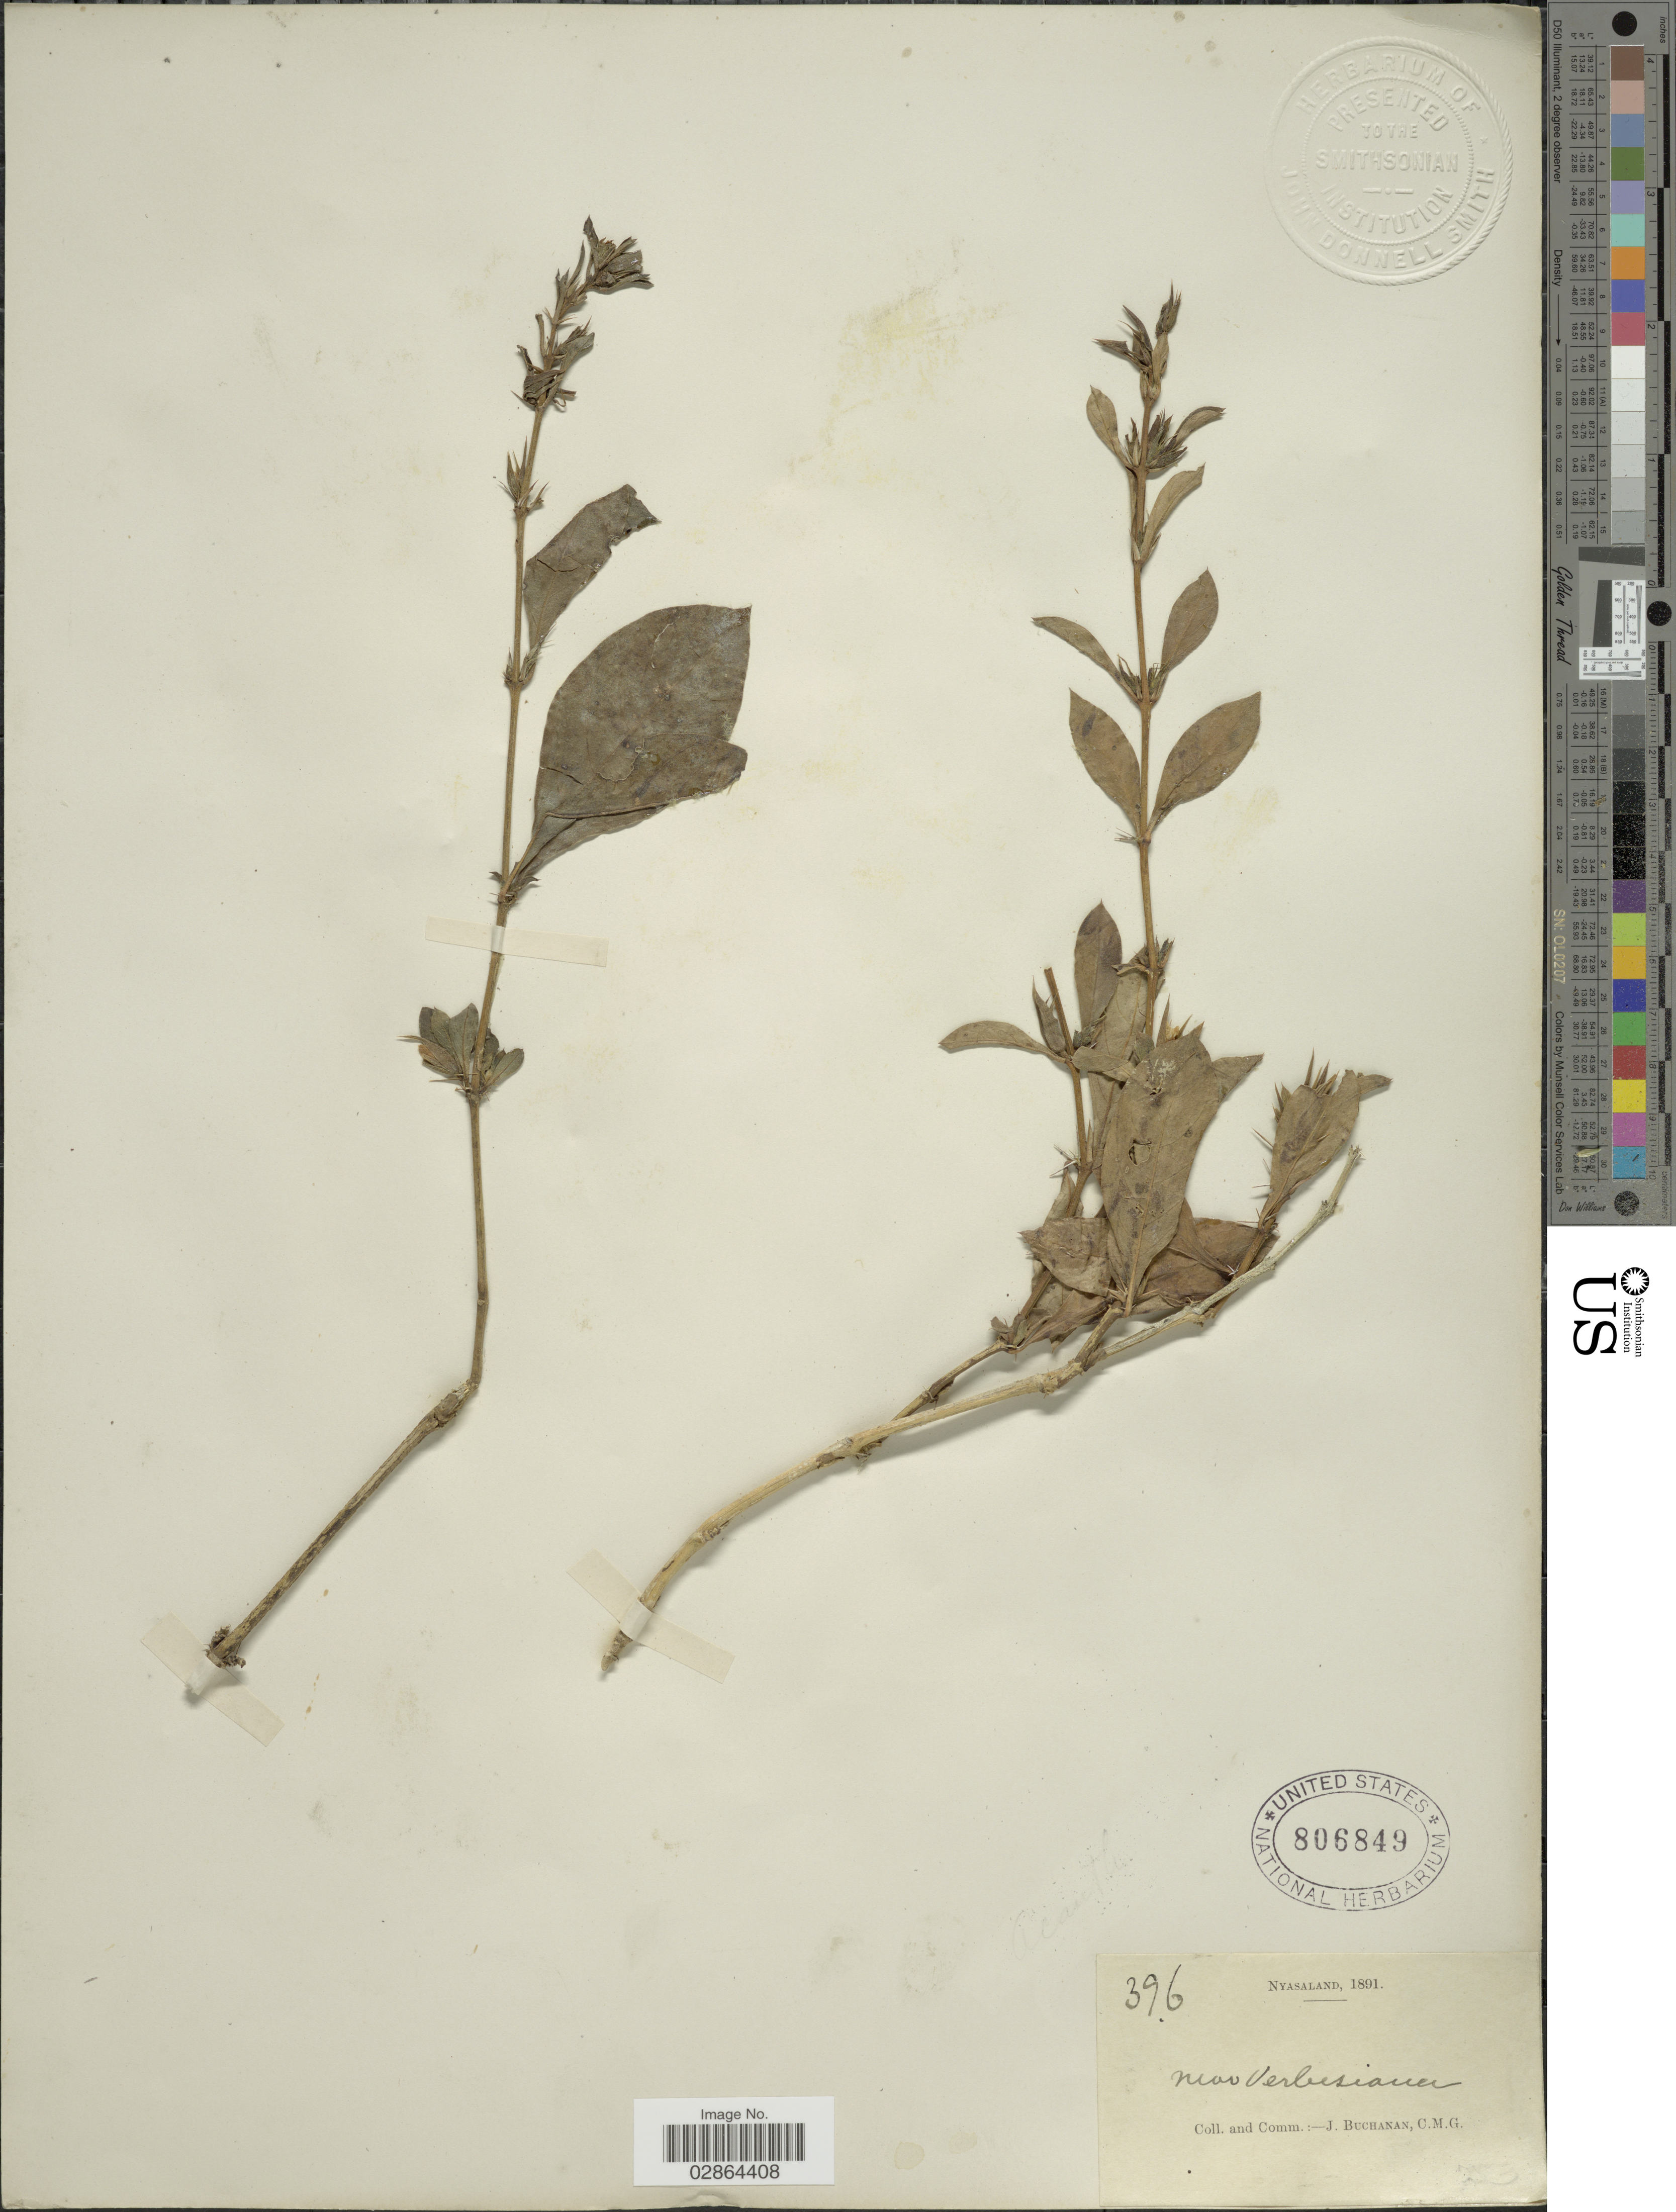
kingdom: Plantae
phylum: Tracheophyta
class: Magnoliopsida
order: Lamiales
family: Acanthaceae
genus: Barleria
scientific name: Barleria prionitis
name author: L.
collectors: J. Buchanan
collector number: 396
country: Malawi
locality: Nyasaland.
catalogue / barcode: US 806849